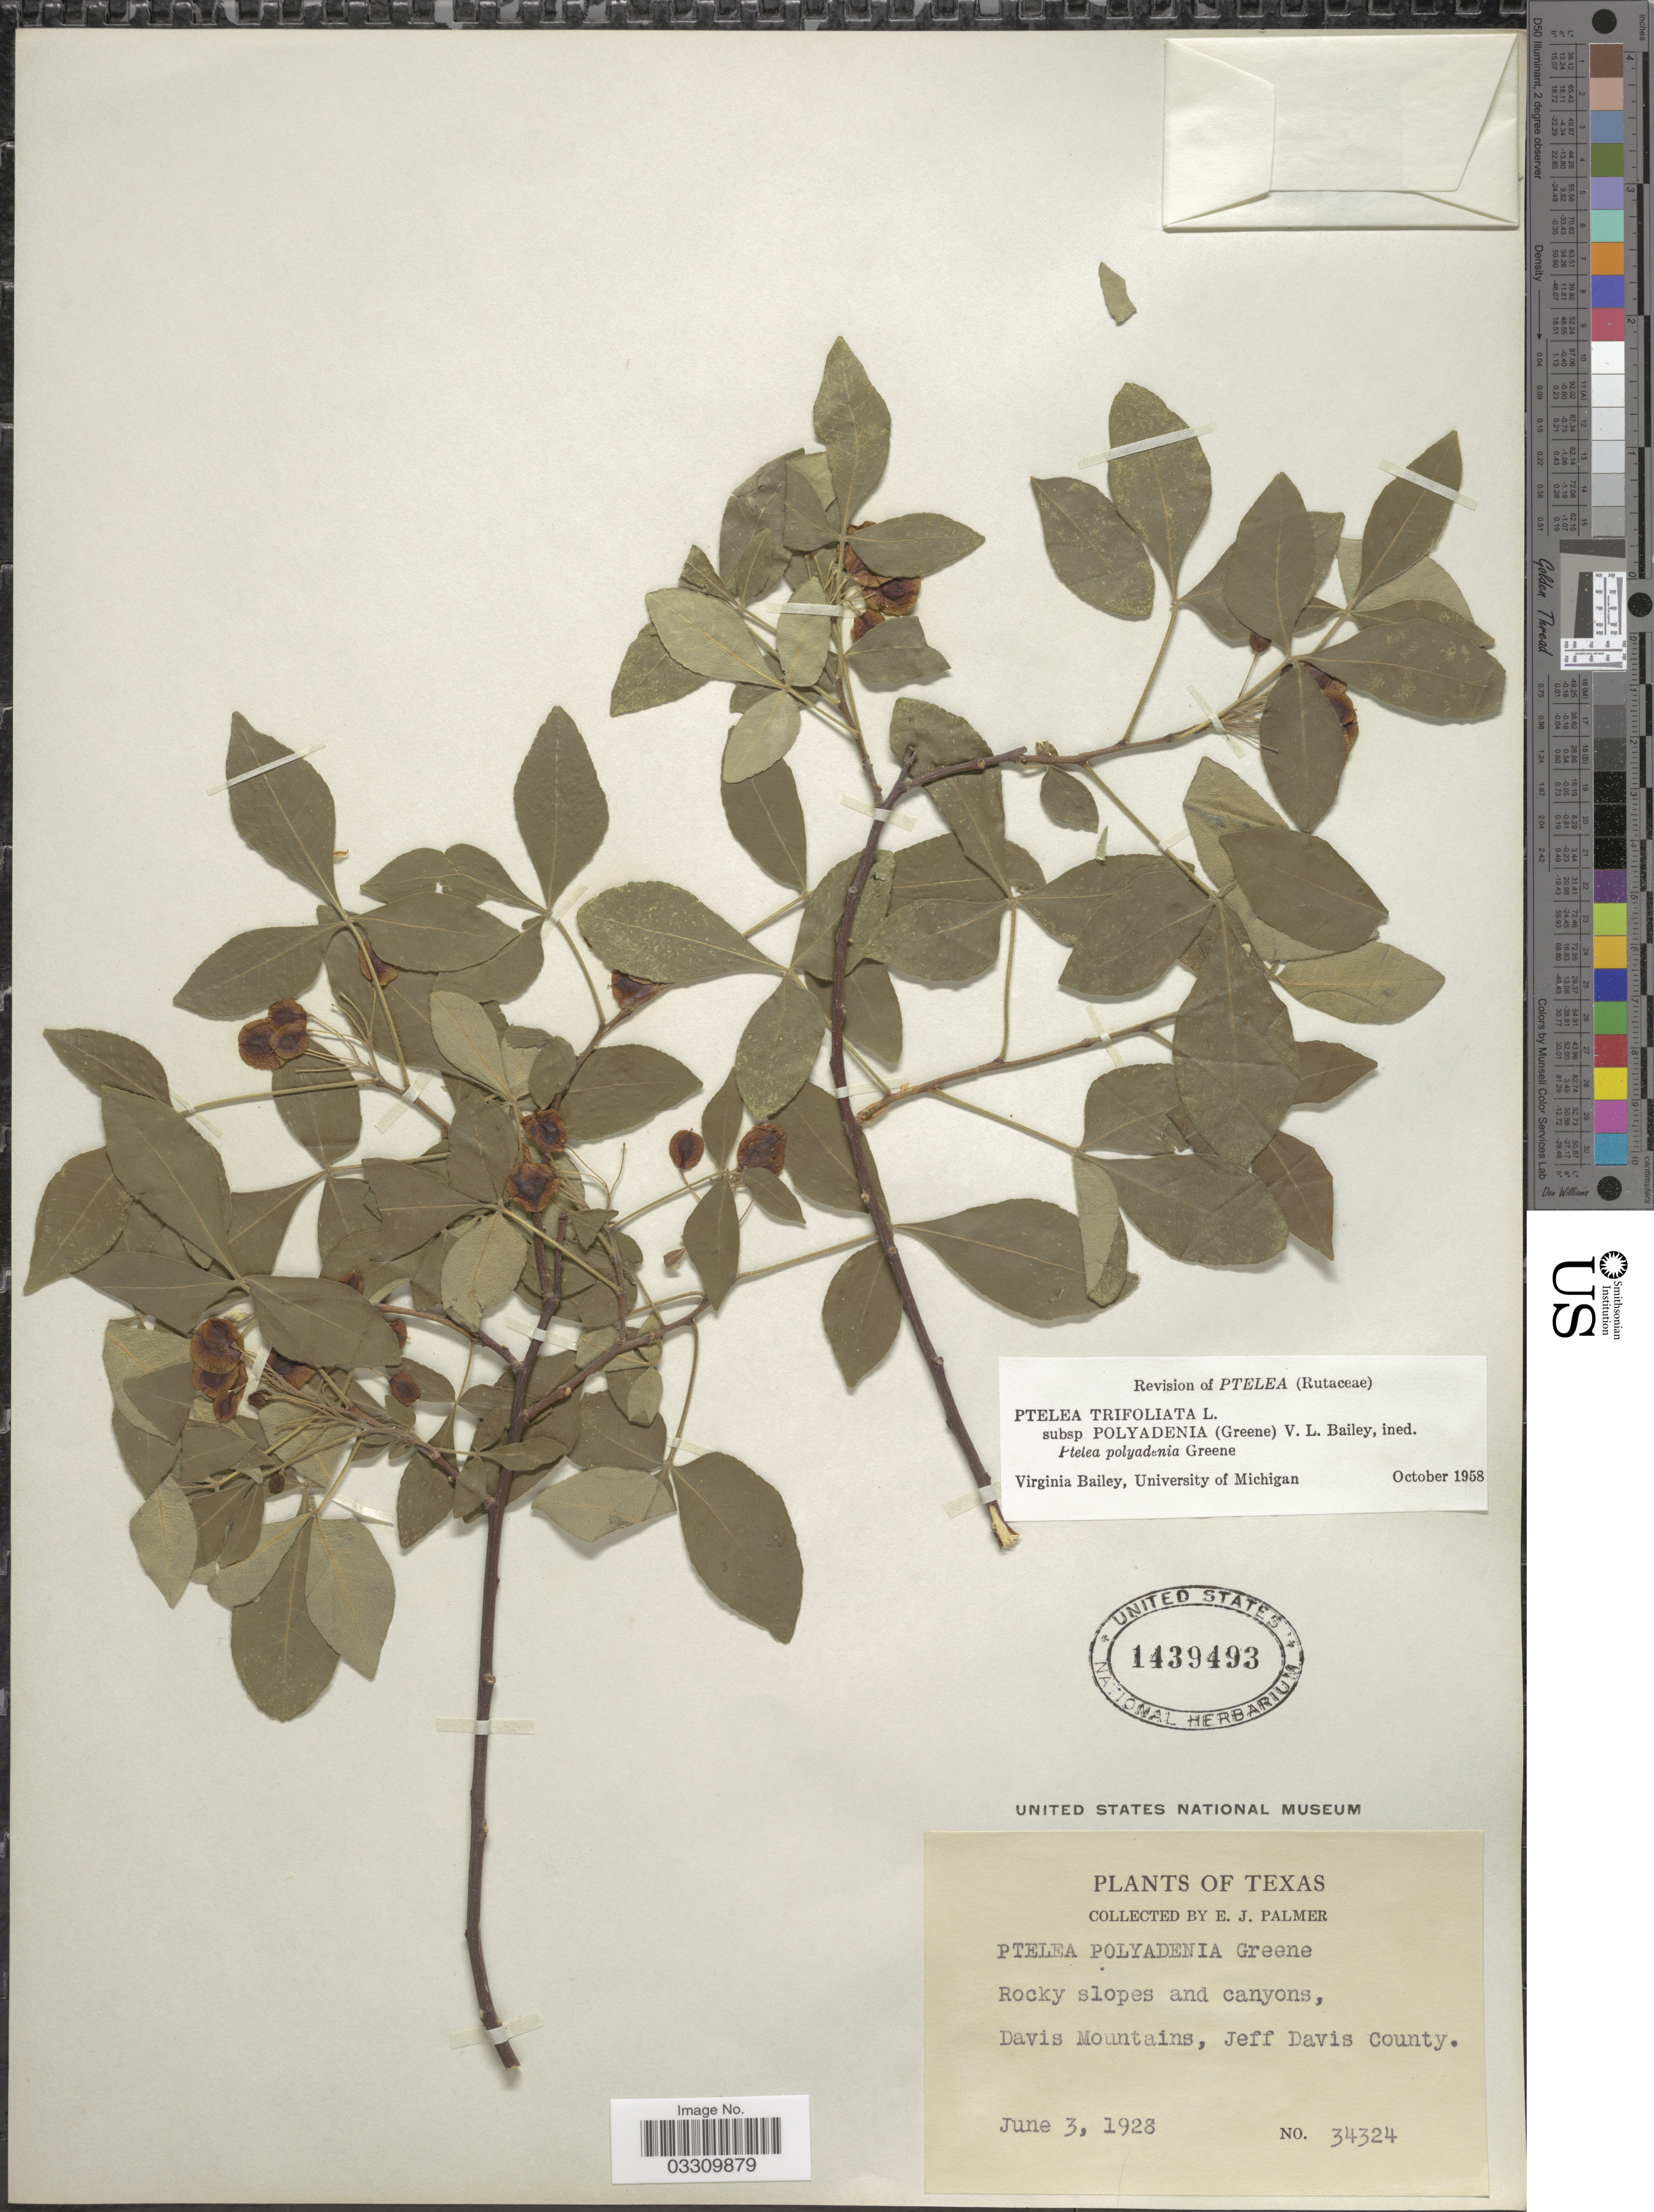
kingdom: Plantae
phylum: Tracheophyta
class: Magnoliopsida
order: Sapindales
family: Rutaceae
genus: Ptelea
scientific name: Ptelea trifoliata subsp. polyadenia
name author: (Greene) V. L. Bailey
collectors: E. J. Palmer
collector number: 34324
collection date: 1928-06-03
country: United States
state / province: Texas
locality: Davis Mountains, Jeff Davis County.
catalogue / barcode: US 1439493